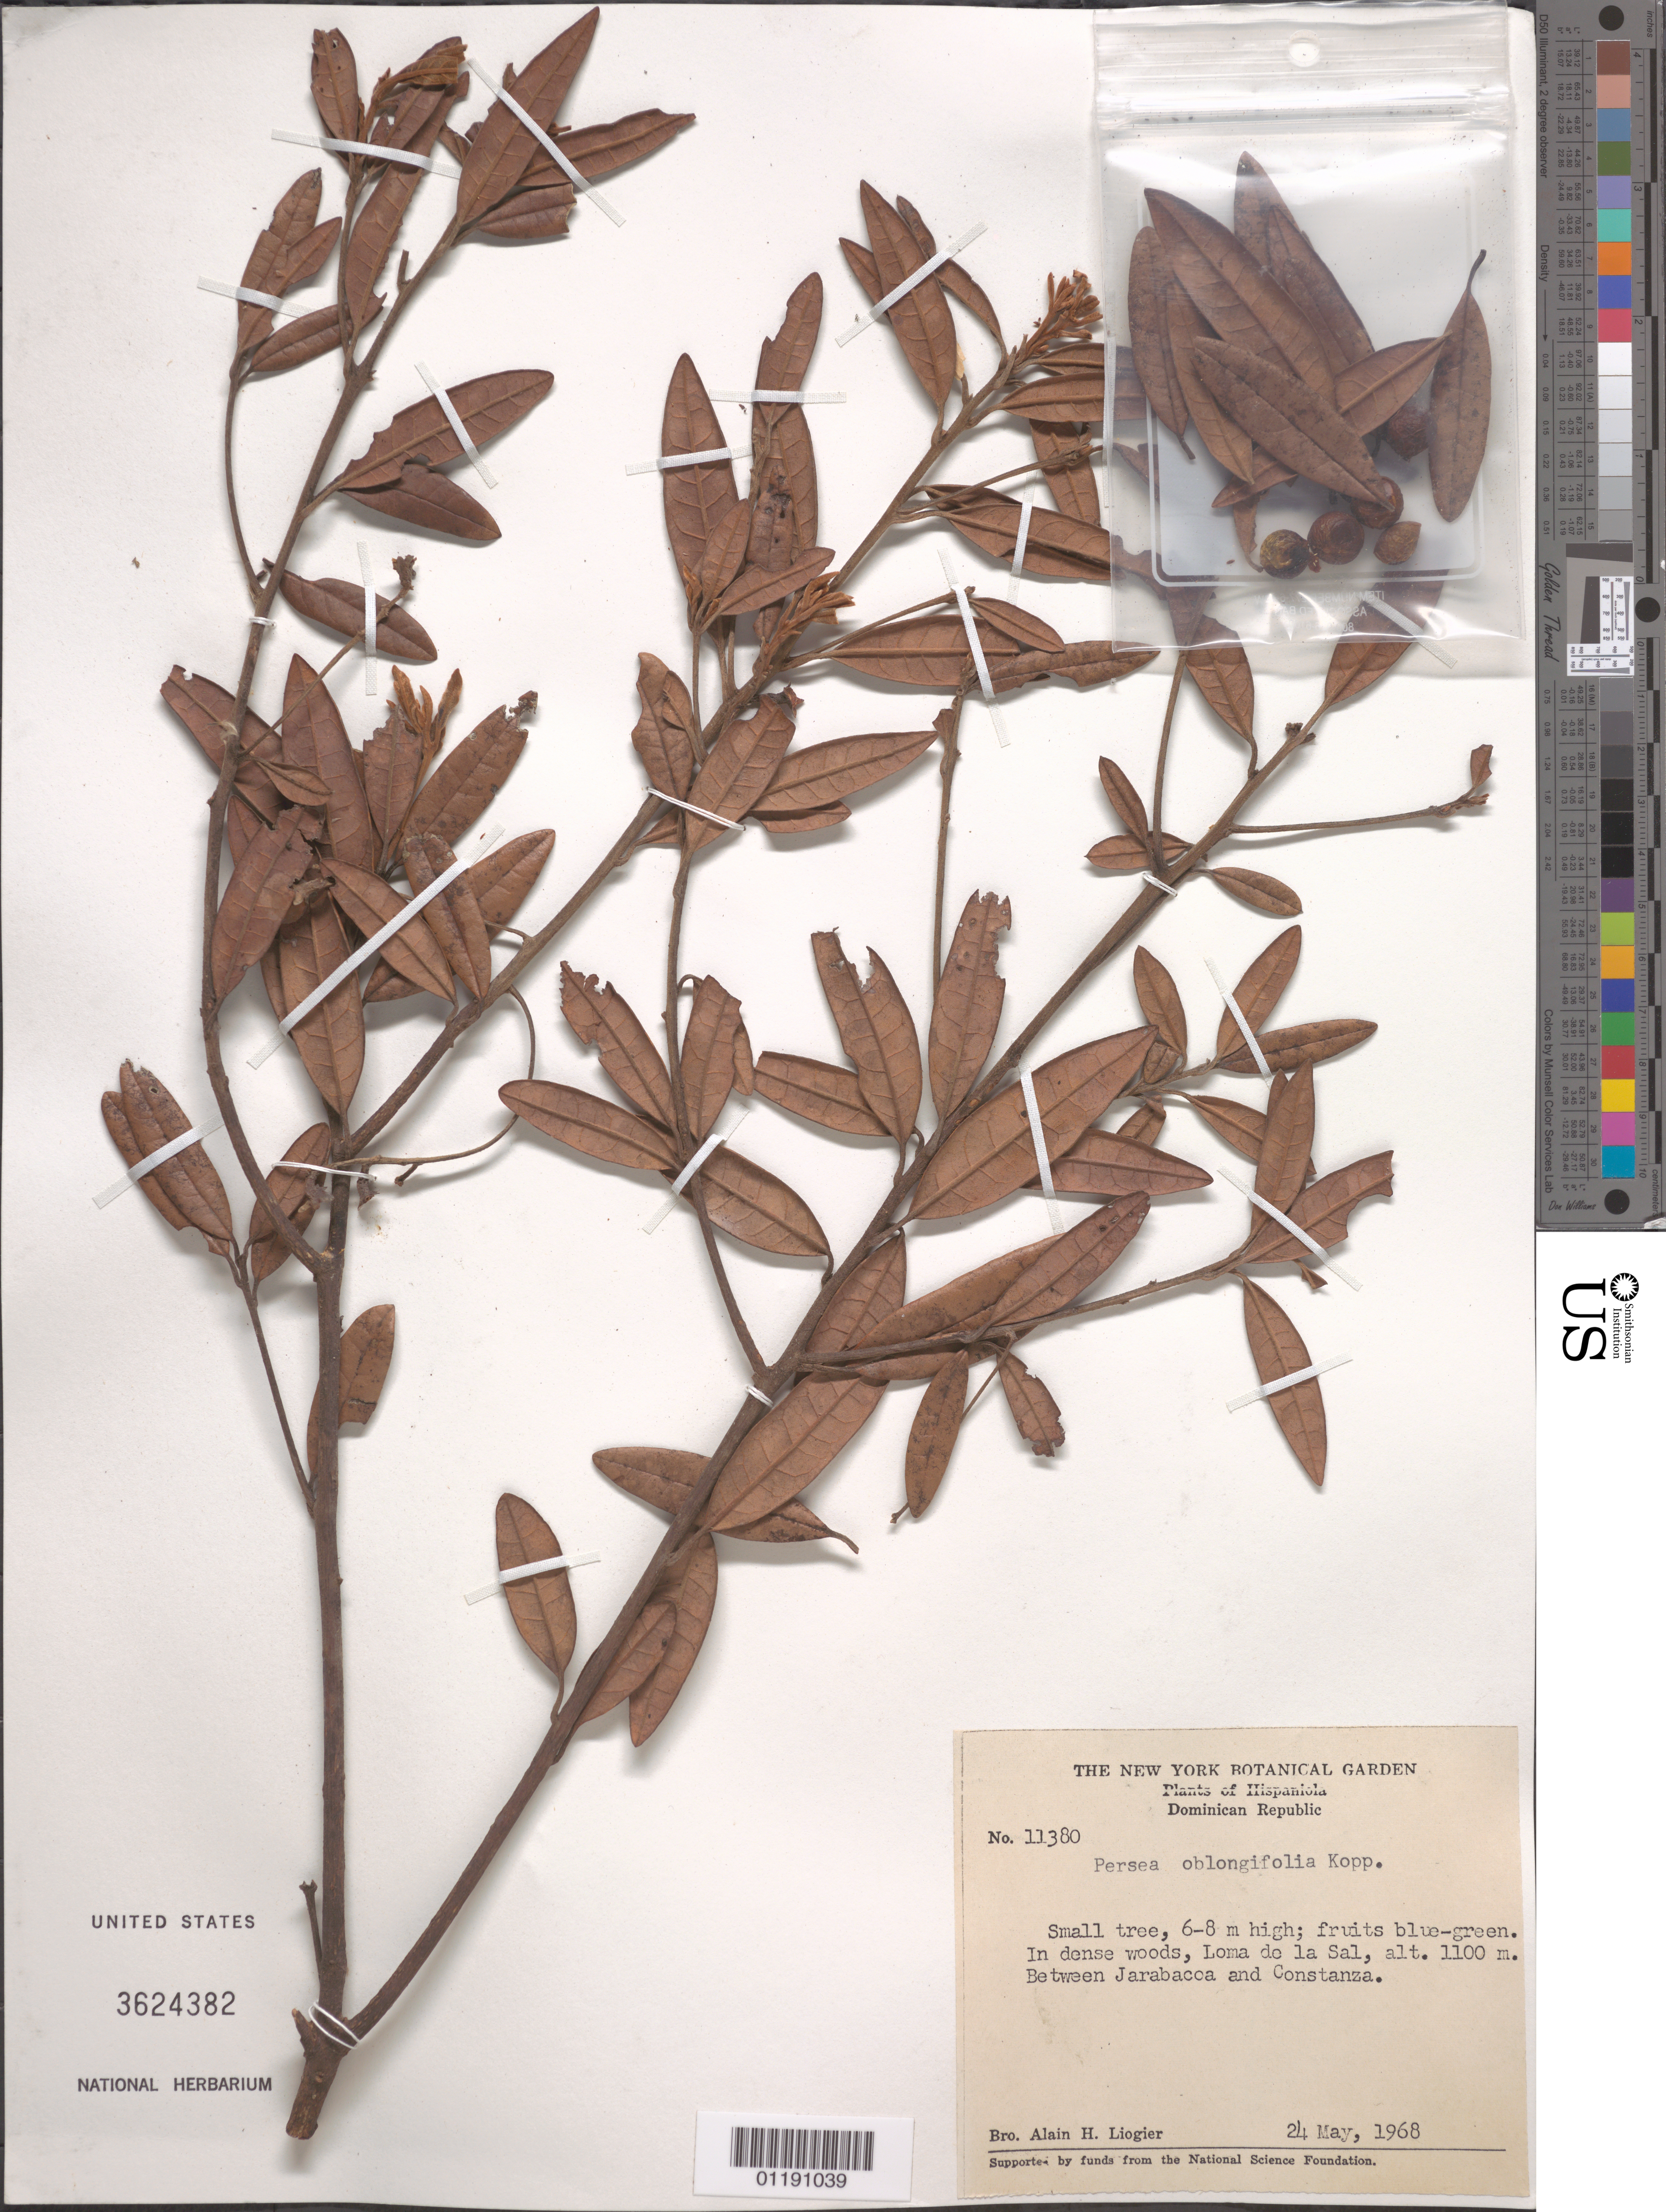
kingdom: Plantae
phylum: Tracheophyta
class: Magnoliopsida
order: Laurales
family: Lauraceae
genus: Persea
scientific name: Persea oblongifolia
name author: L.E. Kopp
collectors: A. H. Liogier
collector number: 11380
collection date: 1968-05-24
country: Dominican Republic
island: Hispaniola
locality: In dense woods, Loma de la Sal.Between Jarabacoa and Constanza.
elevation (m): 1100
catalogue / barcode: US 3624382